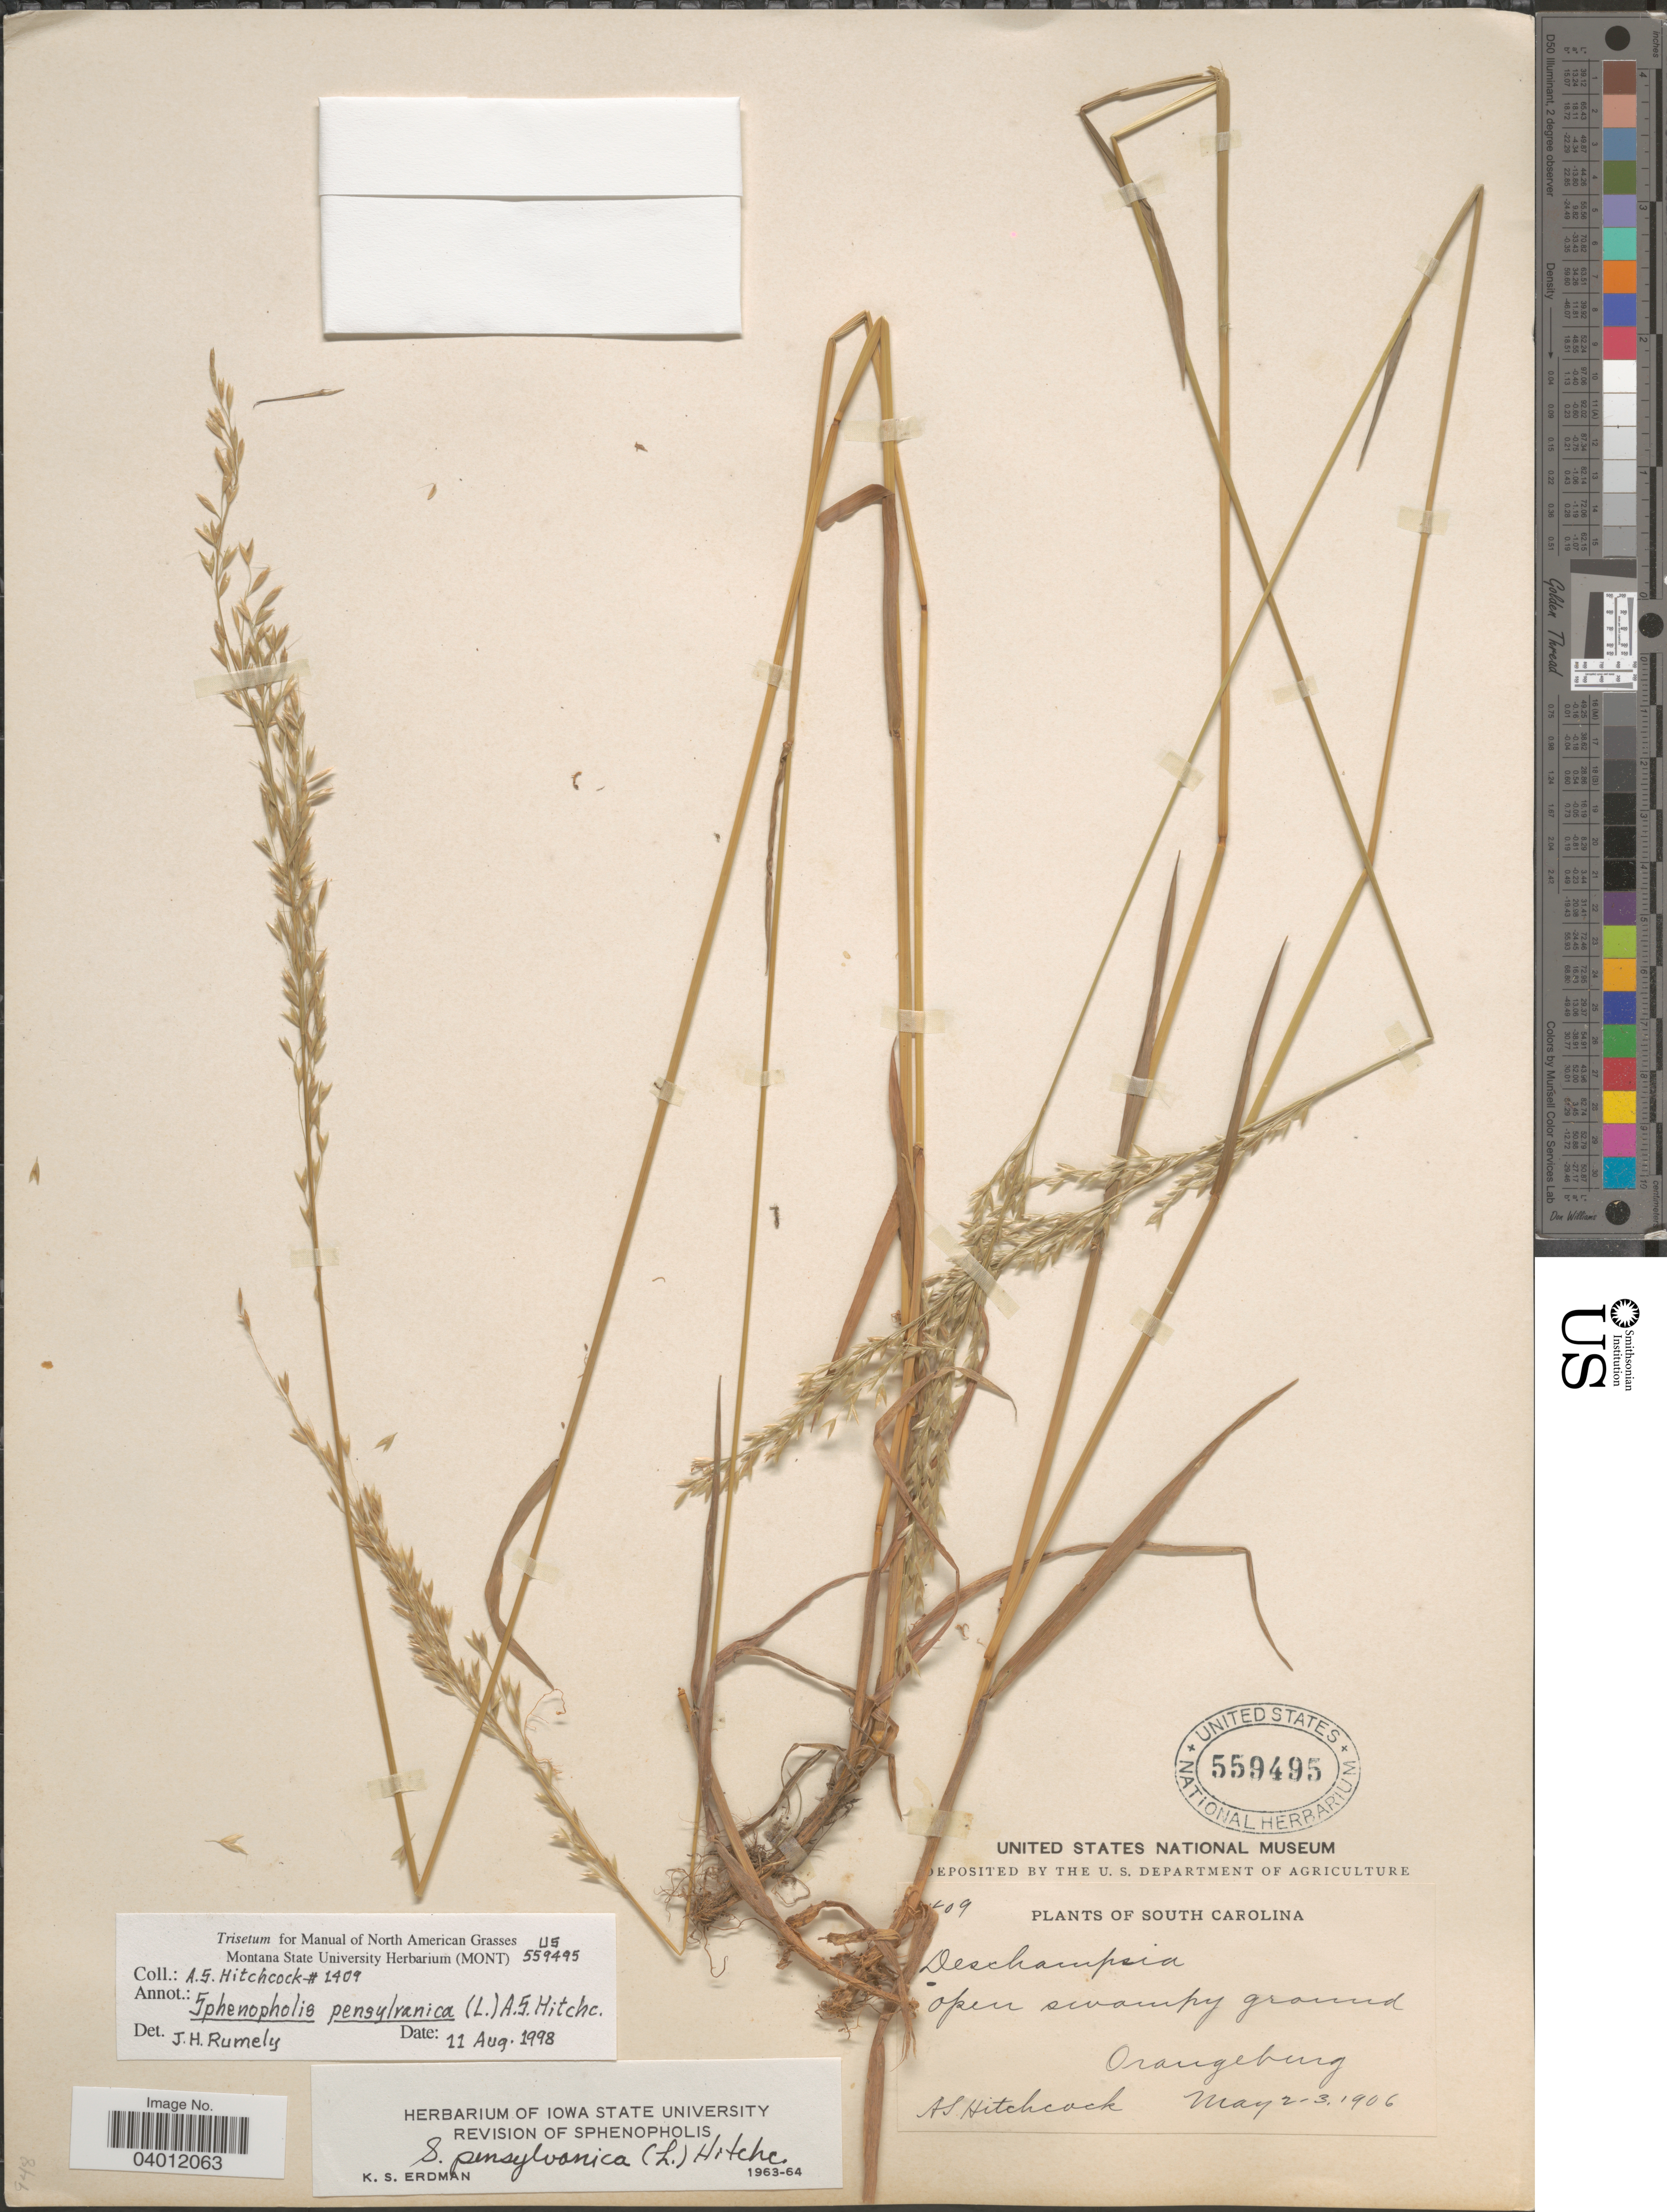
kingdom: Plantae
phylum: Tracheophyta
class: Liliopsida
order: Poales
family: Poaceae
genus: Sphenopholis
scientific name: Sphenopholis pensylvanica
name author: (L.) Hitchc.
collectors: A. S. Hitchcock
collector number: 409*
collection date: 1906-05-02/1906-05-03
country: United States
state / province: South Carolina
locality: Orangeburg.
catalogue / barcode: US 559495